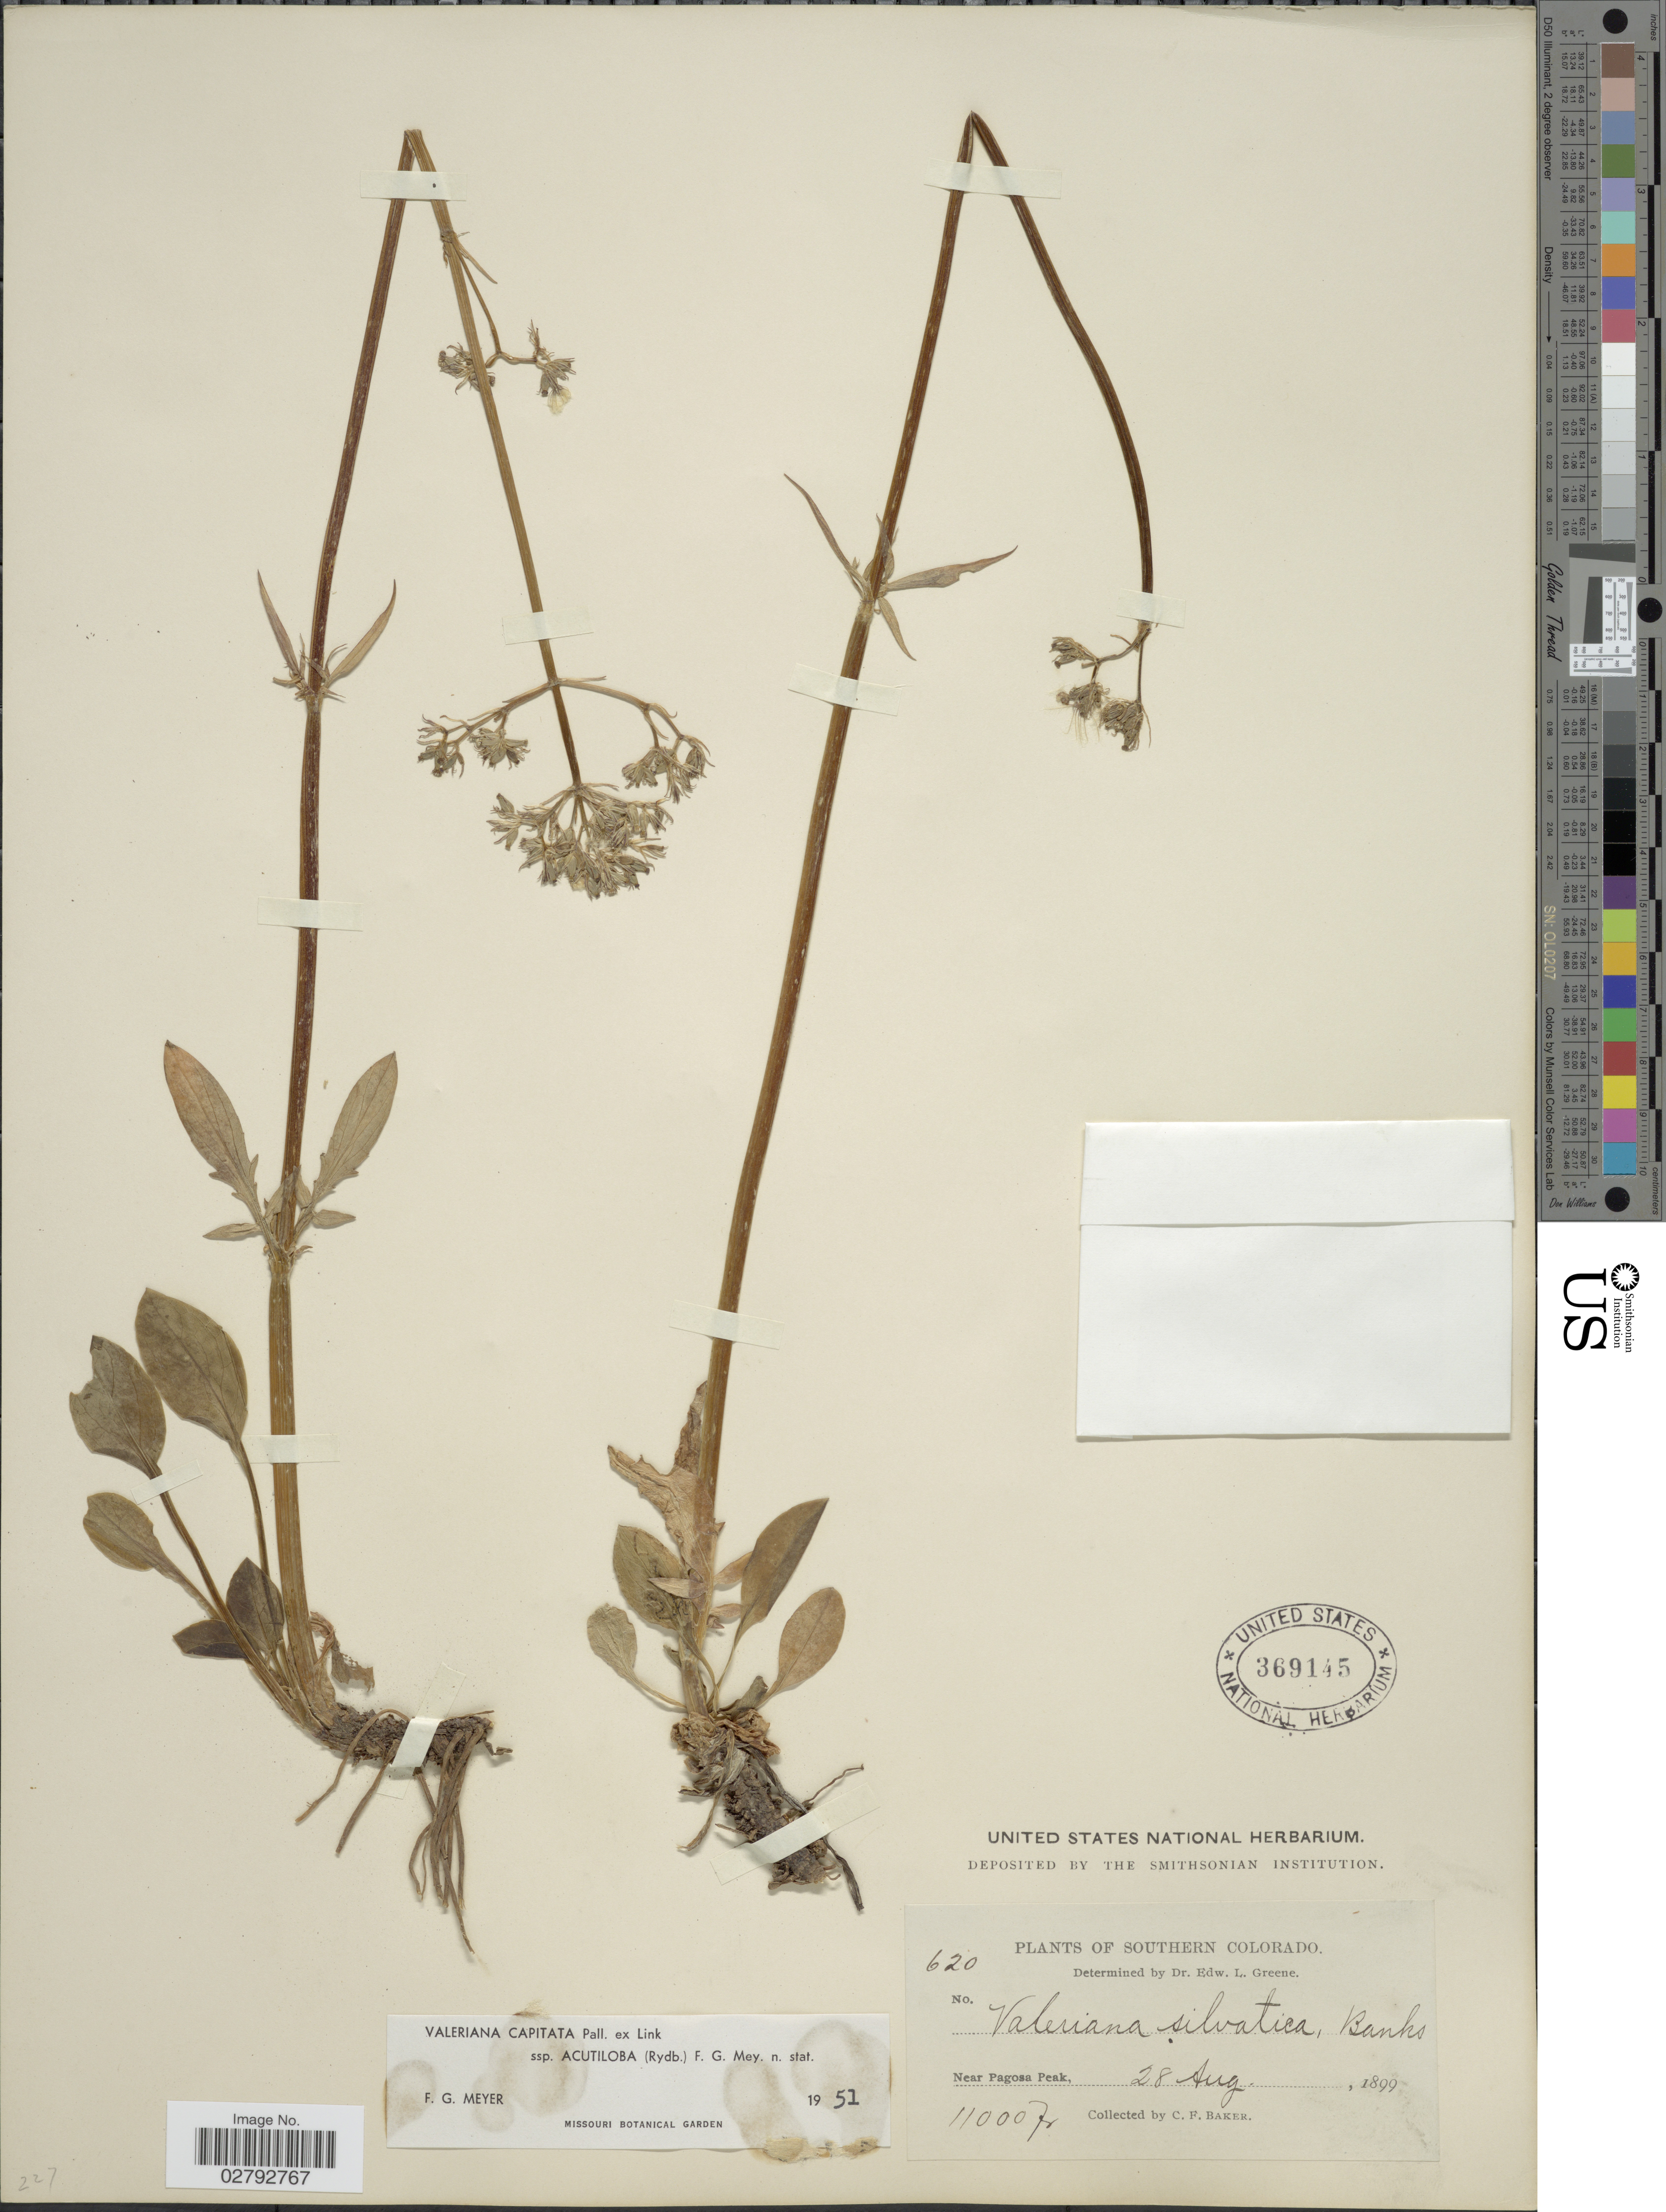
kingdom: Plantae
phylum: Tracheophyta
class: Magnoliopsida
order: Dipsacales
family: Caprifoliaceae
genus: Valeriana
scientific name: Valeriana capitata subsp. acutiloba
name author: Pall. ex Link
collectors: C. F. Baker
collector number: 620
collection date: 1899-08-28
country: United States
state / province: Colorado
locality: Southern Colorado. Near Pagosa Peak.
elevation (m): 3353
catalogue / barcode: US 369145